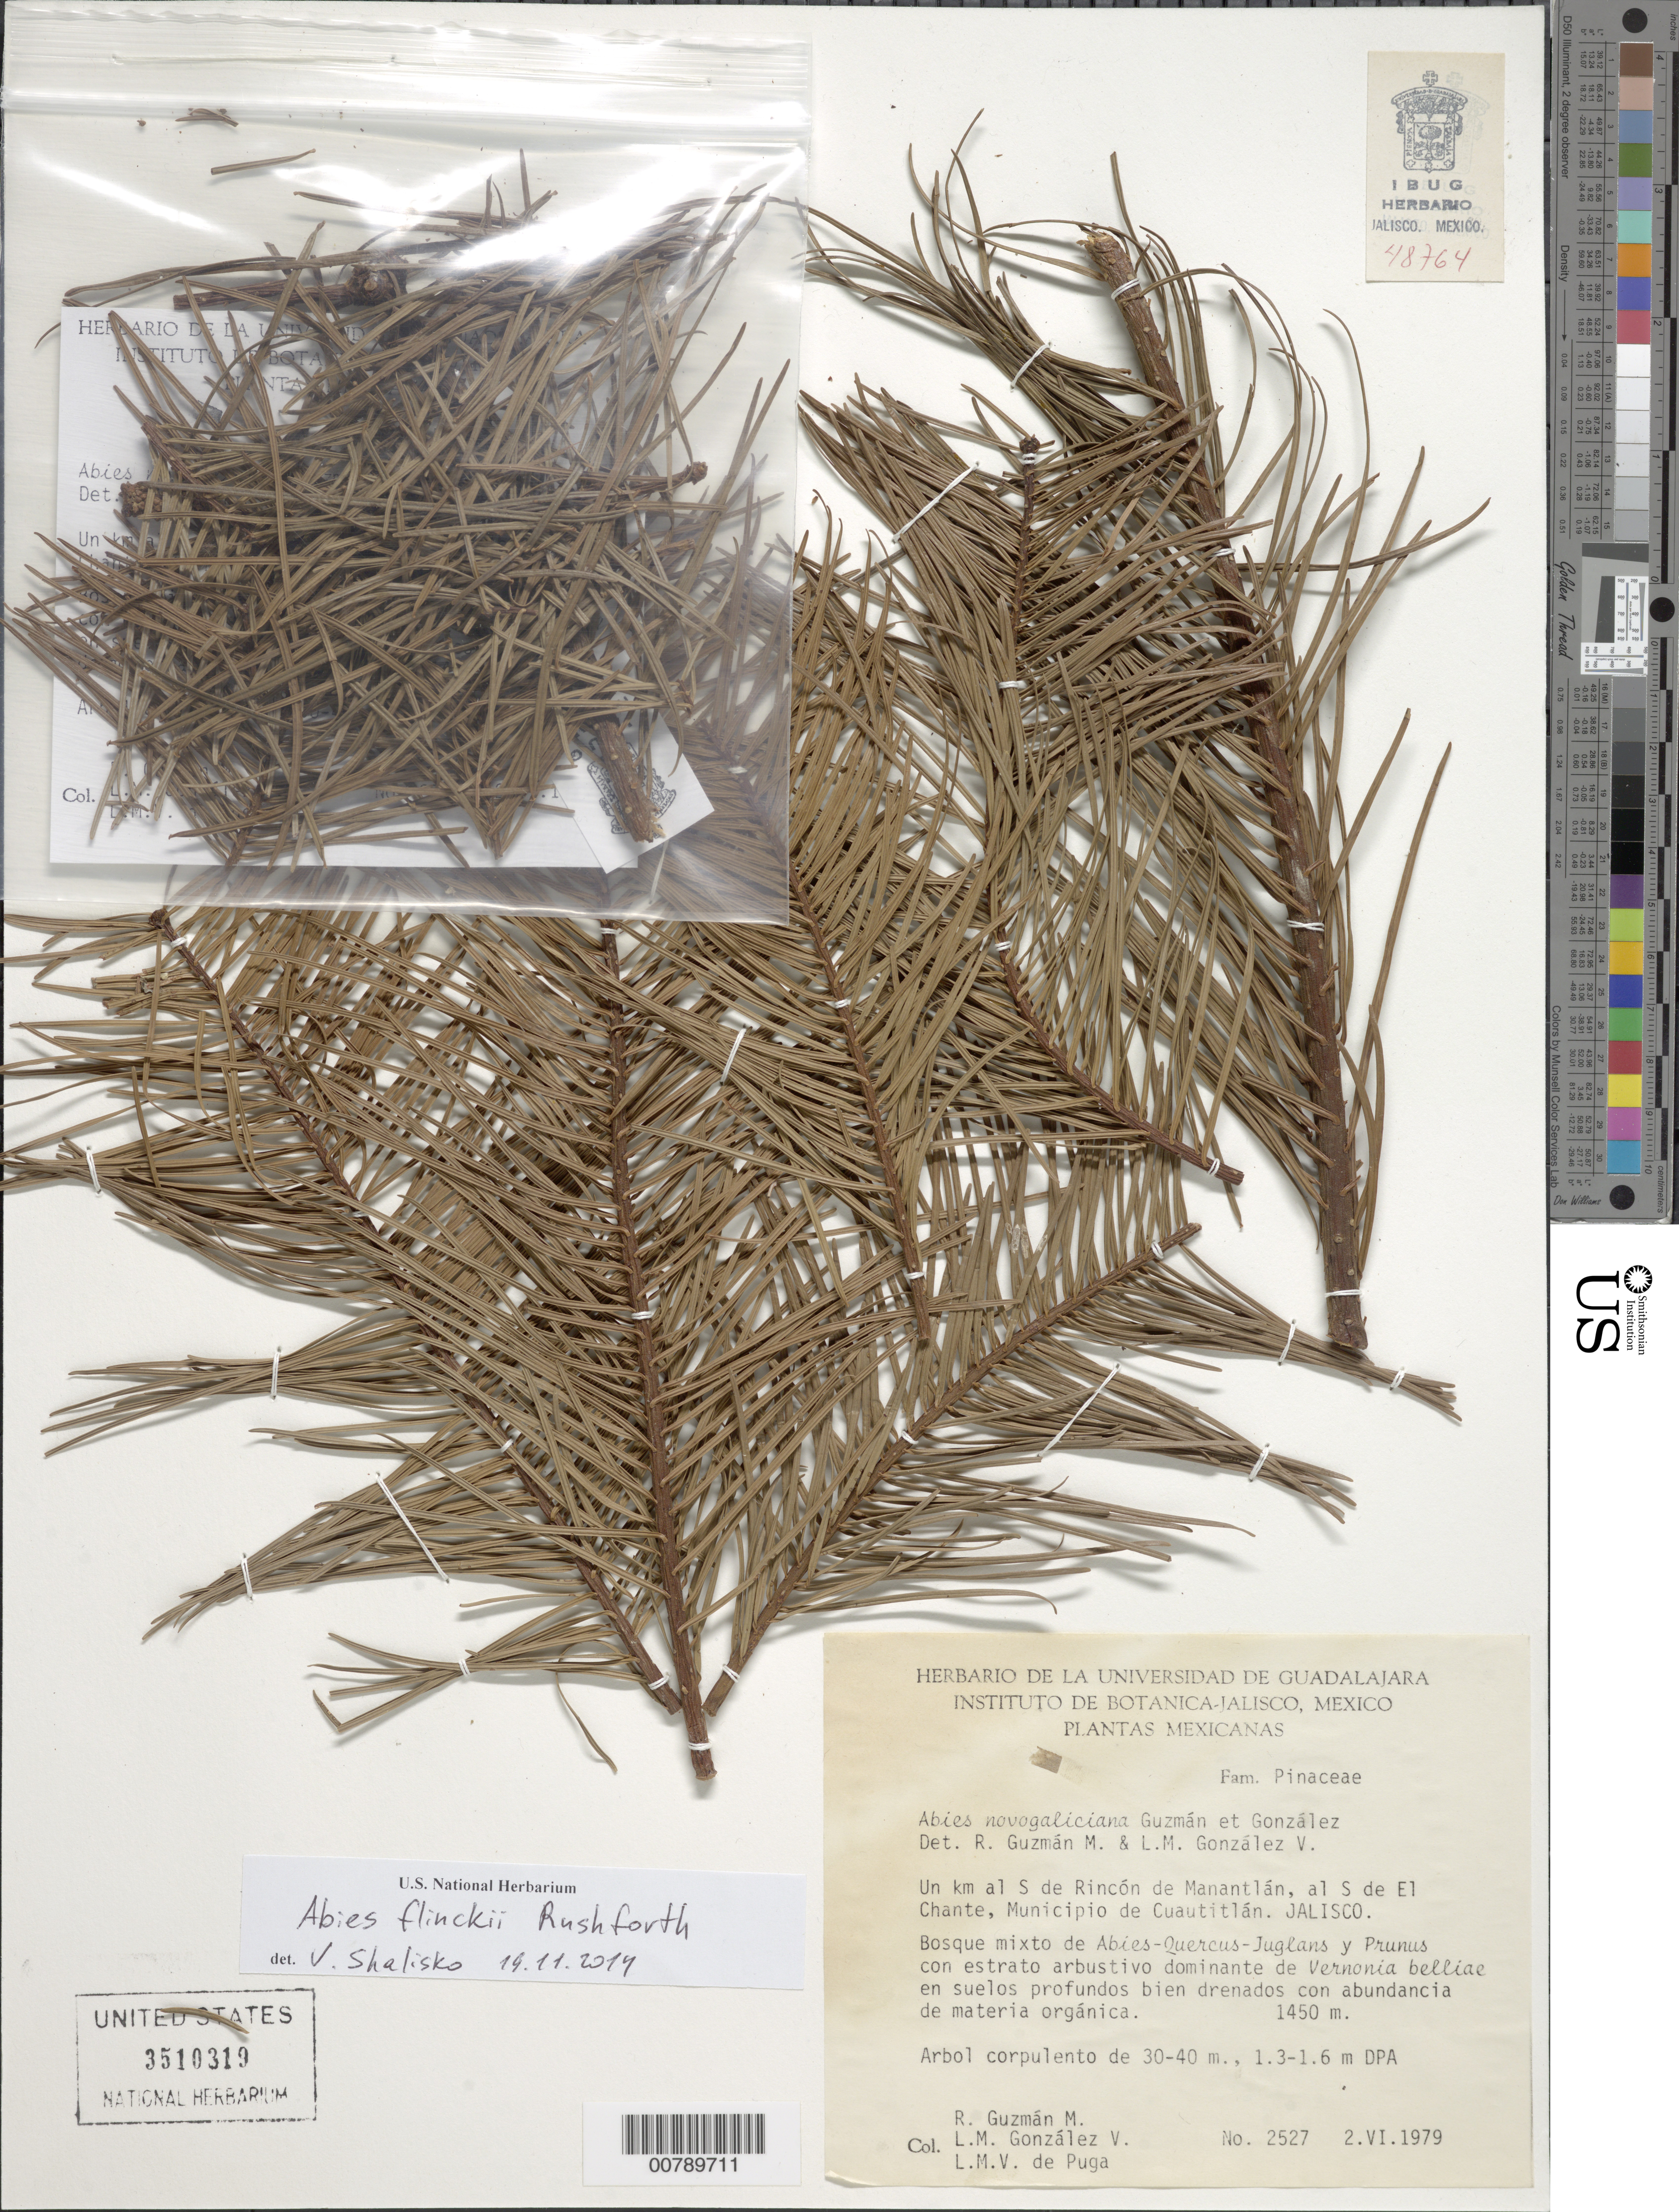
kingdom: Plantae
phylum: Tracheophyta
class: Pinopsida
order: Pinales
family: Pinaceae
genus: Abies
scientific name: Abies flinckii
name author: Rushforth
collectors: R. Guzman-M., L. M. González & L. Villareal de Puga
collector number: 2527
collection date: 1979-06-02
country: Mexico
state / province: Jalisco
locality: Un km al S de Rincón de Manantlán, al S de El Chante, Municipio de Cuautitlán. Jalisco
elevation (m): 1450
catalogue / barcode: US 3510319